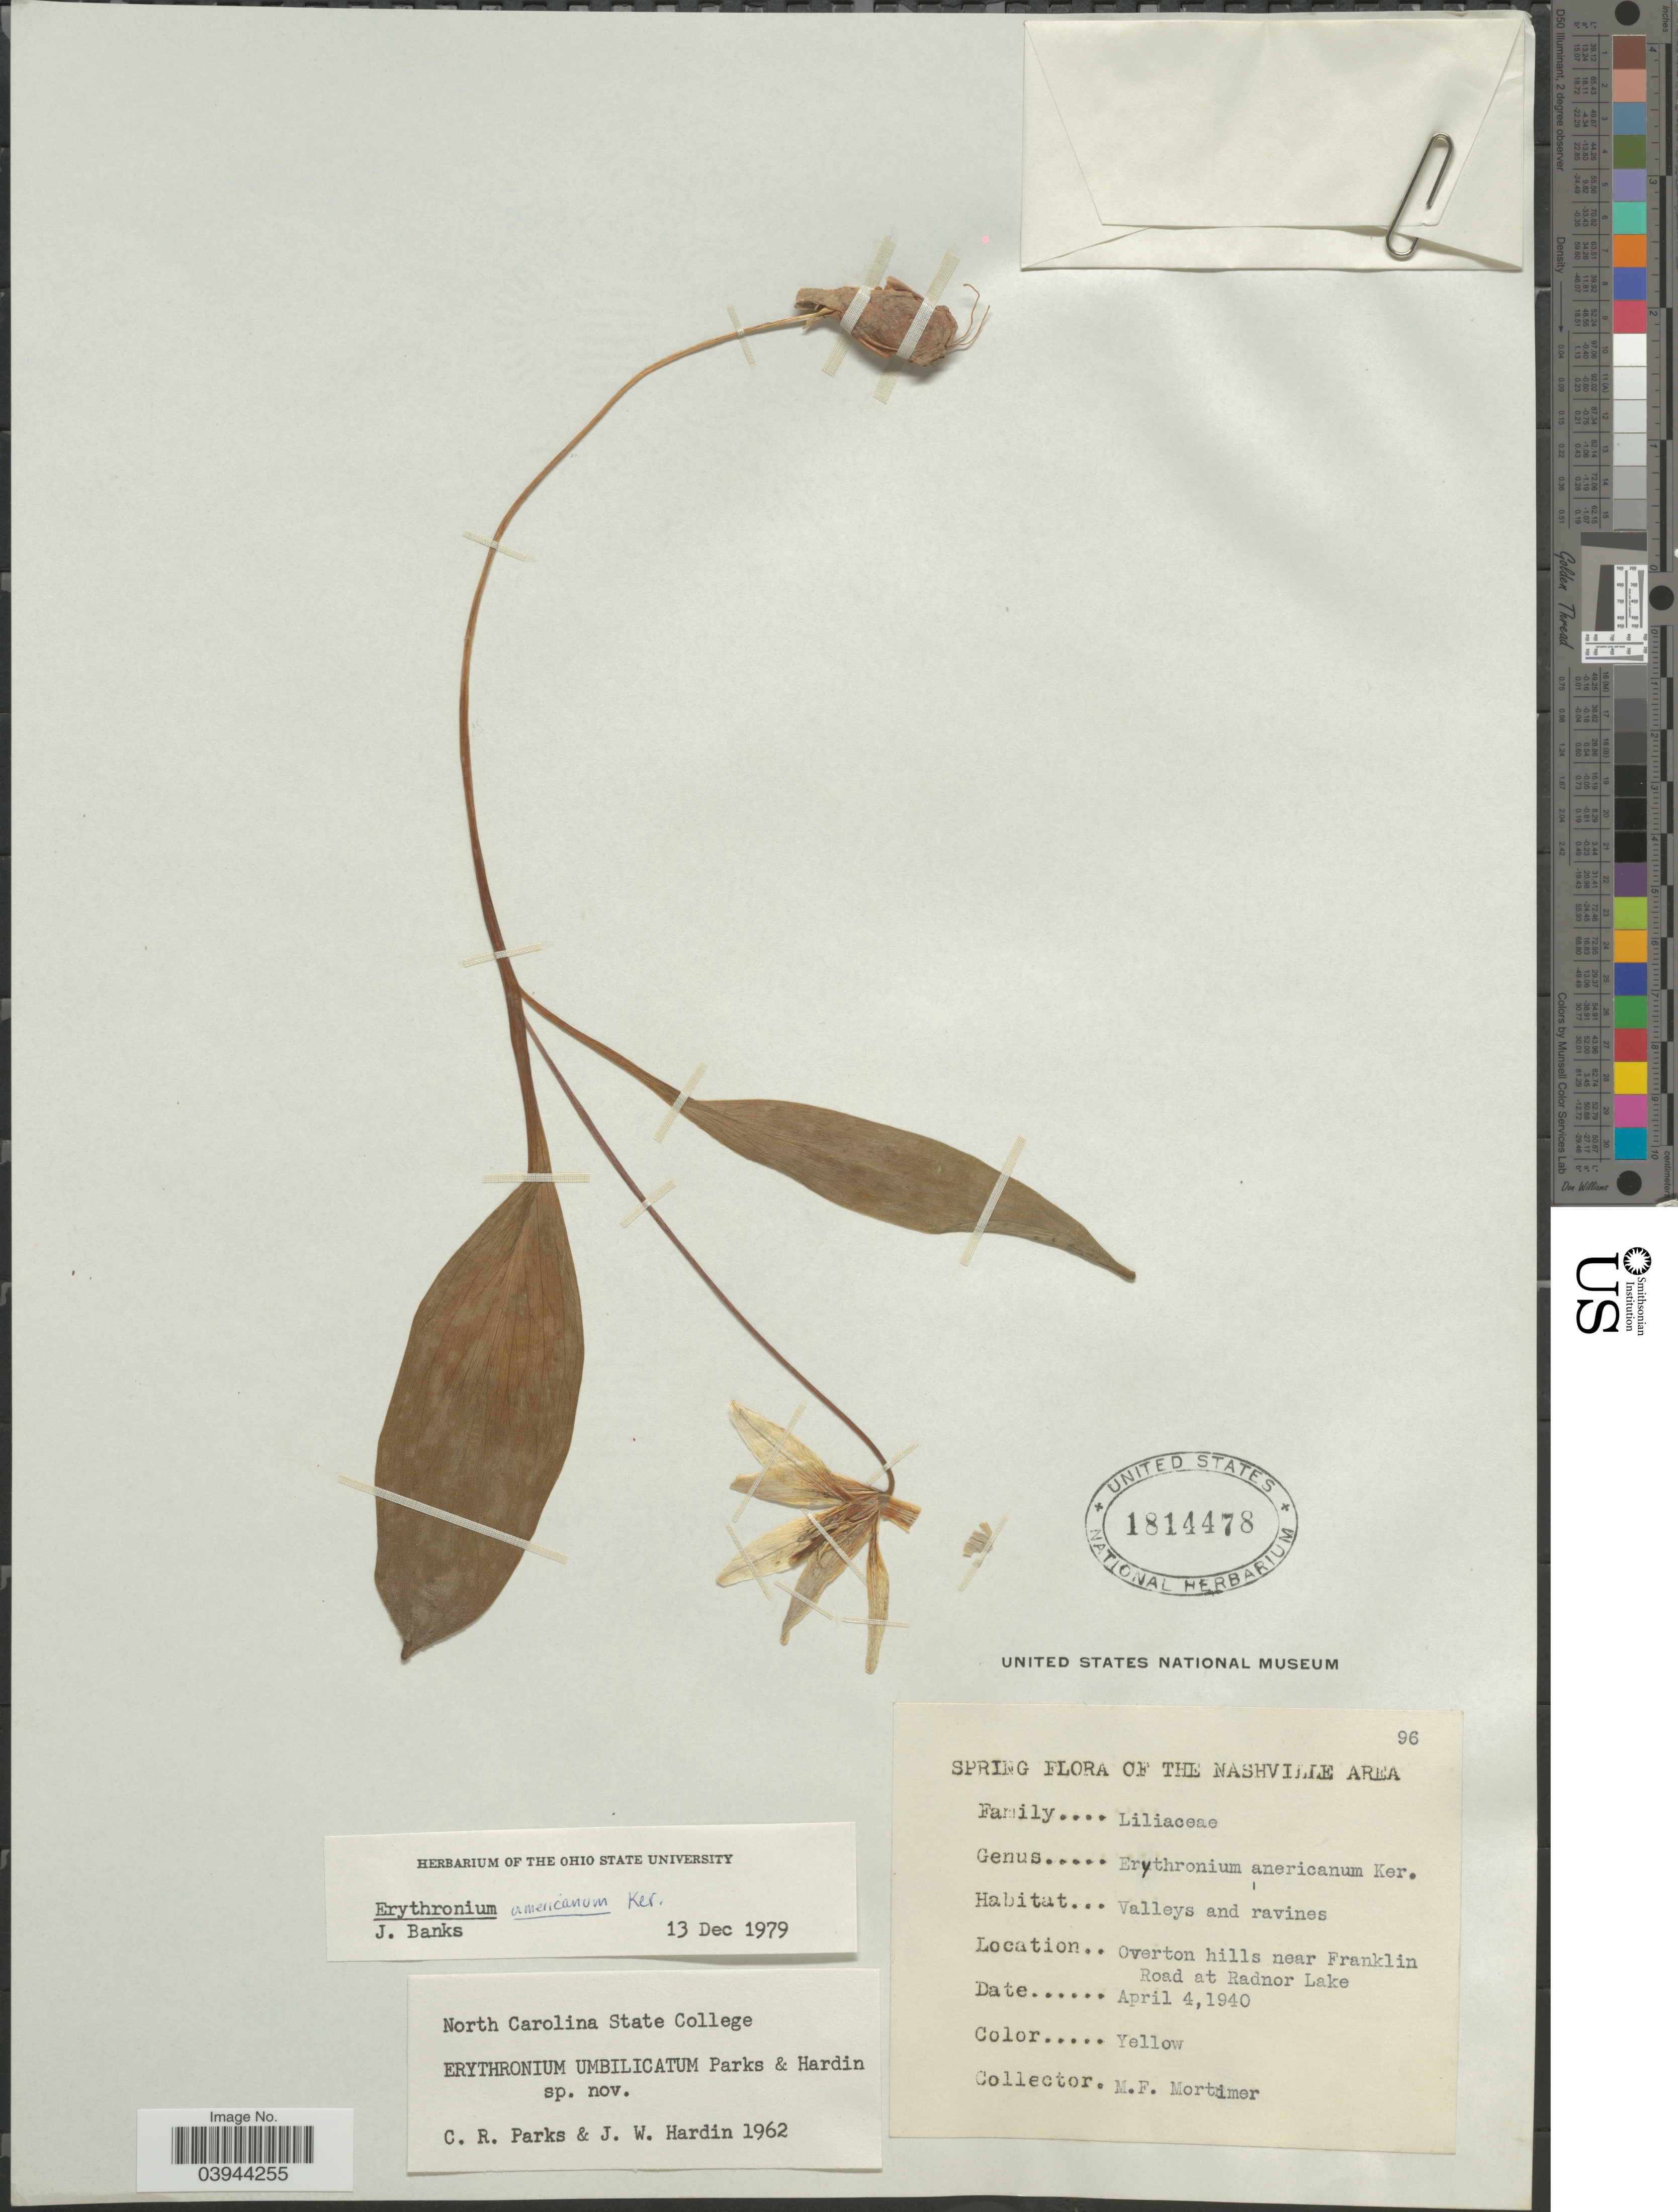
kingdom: Plantae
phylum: Tracheophyta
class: Liliopsida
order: Liliales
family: Liliaceae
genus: Erythronium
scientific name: Erythronium americanum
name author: Ker Gawl.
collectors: M. Mortimer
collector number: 96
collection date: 1940-04-04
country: United States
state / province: Tennessee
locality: Nashville Area. Overton hills near Franklin Road at Radnor Lake.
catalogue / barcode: US 1814478